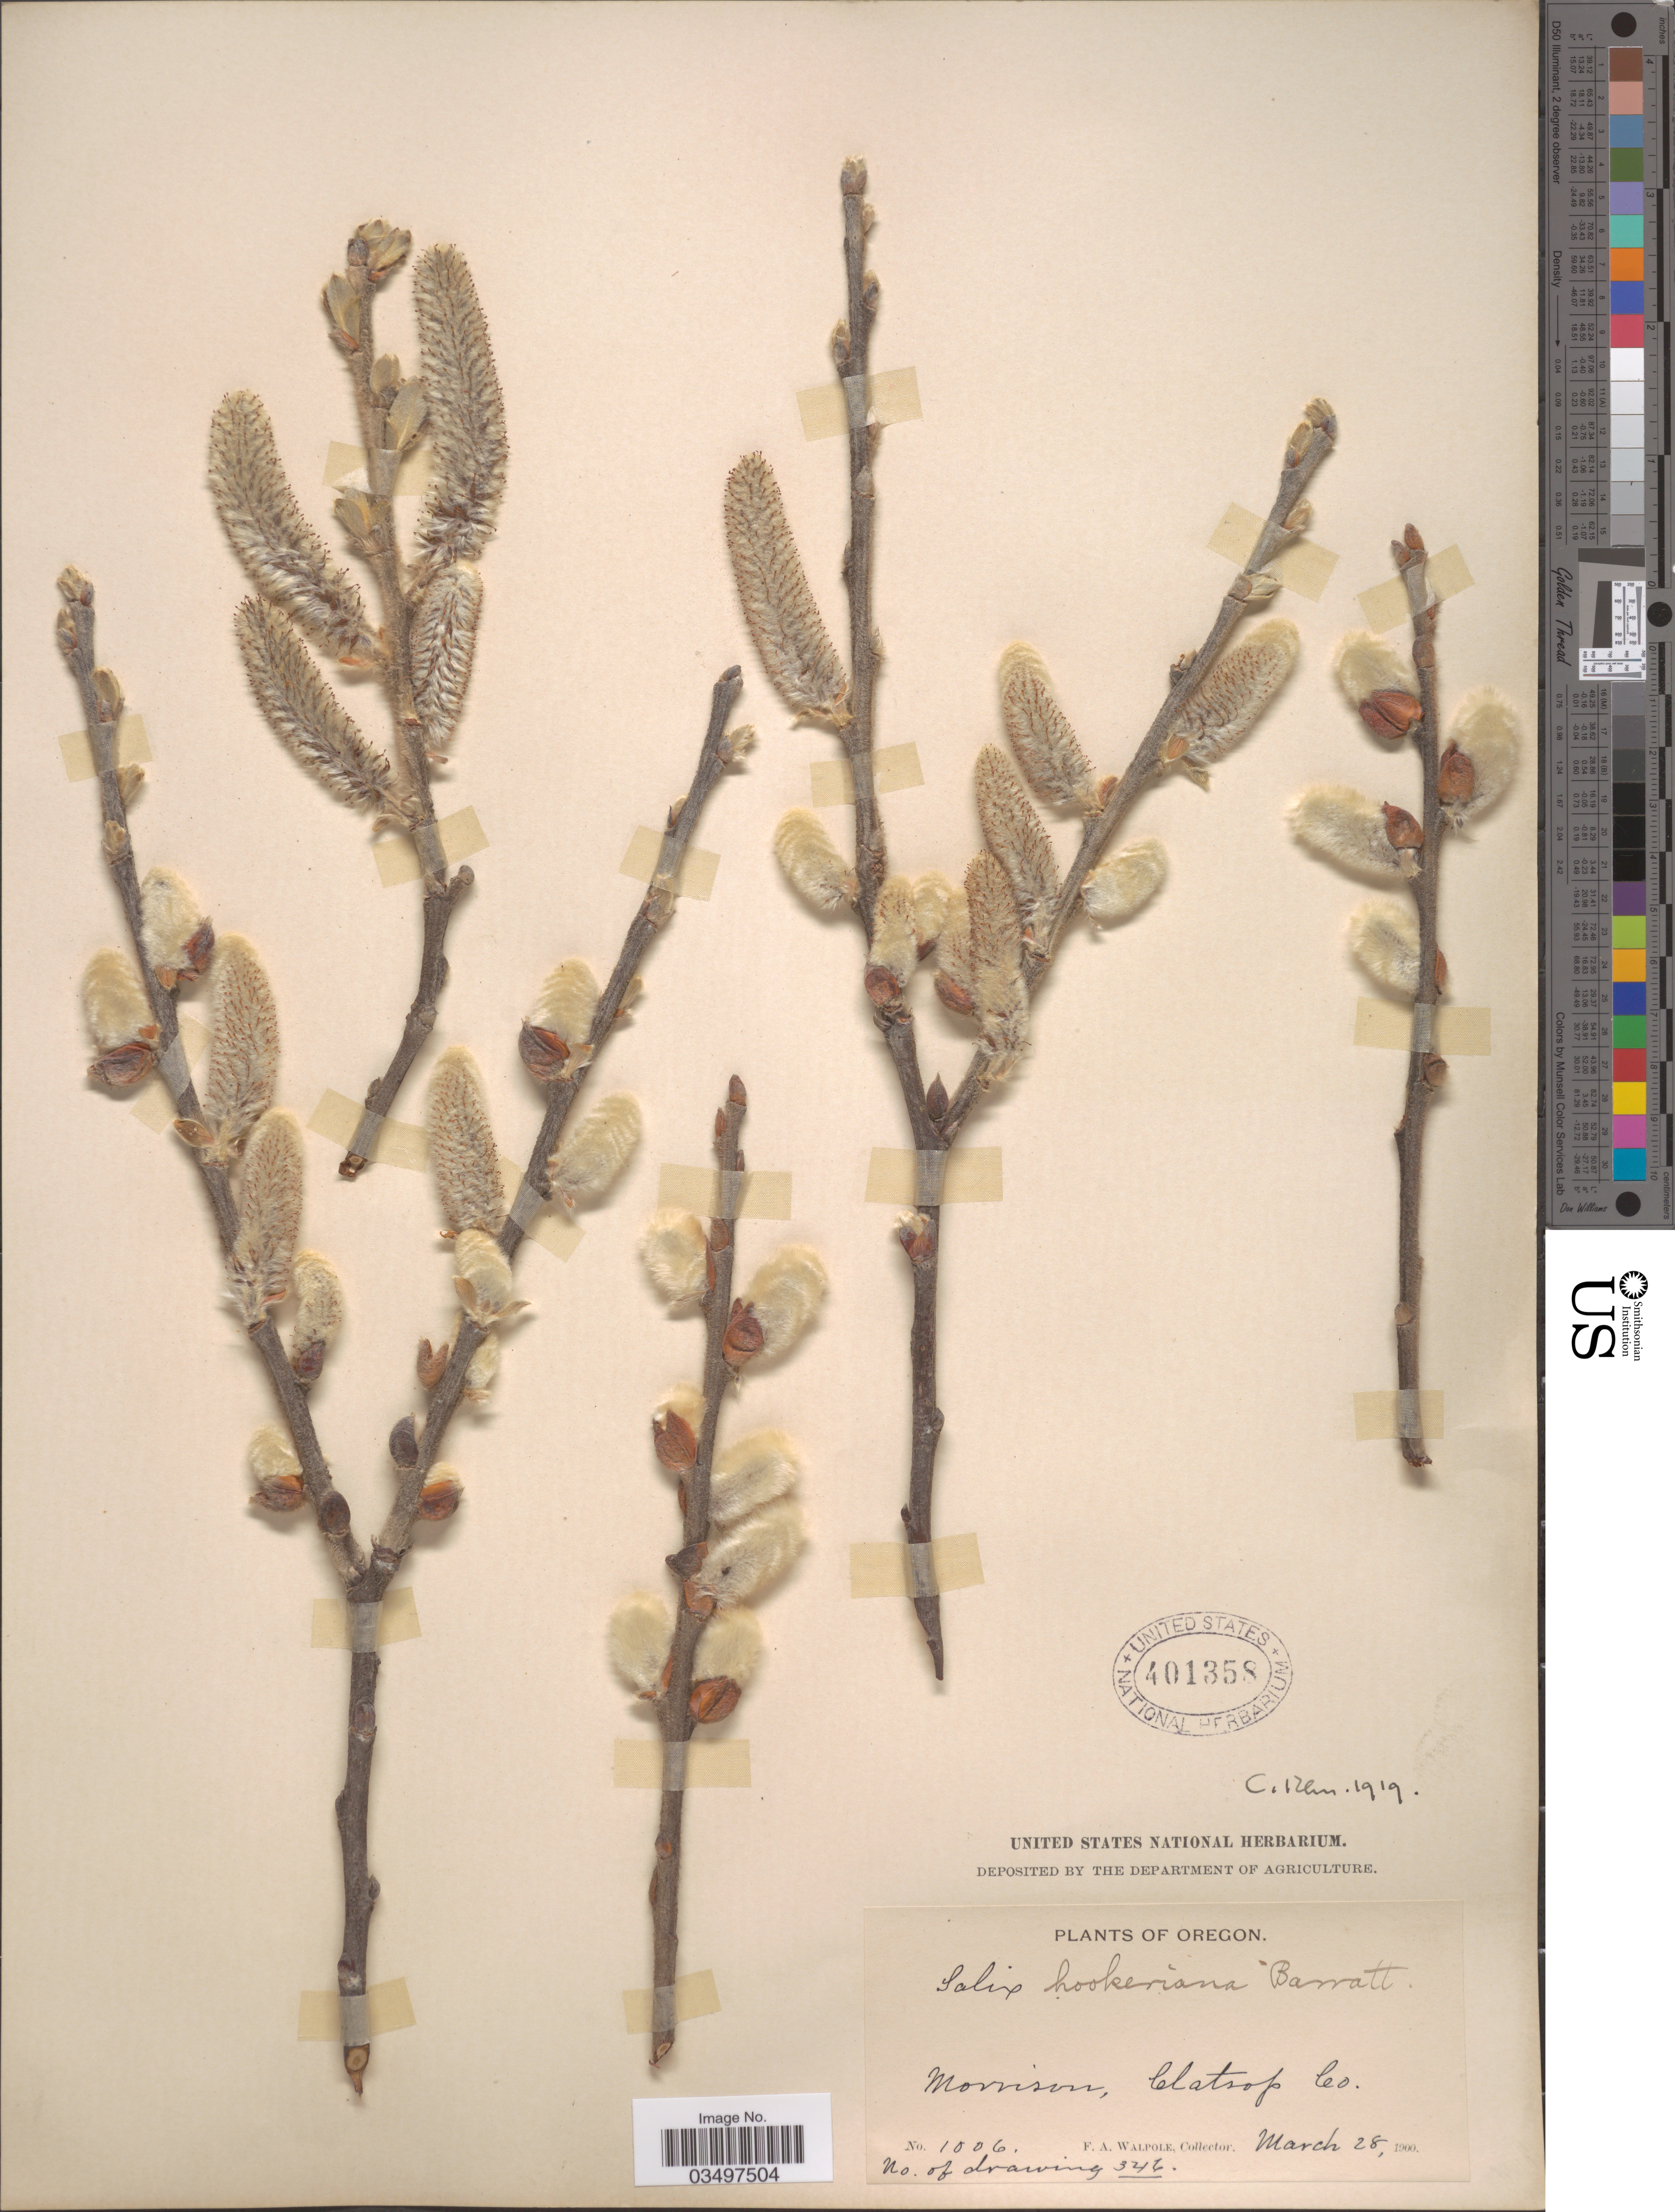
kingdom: Plantae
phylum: Tracheophyta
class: Magnoliopsida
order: Malpighiales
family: Salicaceae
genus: Salix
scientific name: Salix hookeriana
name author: Barratt ex Hook.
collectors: F. Walpole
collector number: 1006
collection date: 1900-03-28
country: United States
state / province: Oregon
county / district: Clatsop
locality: Morrison, Clatsop Co.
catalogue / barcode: US 401358